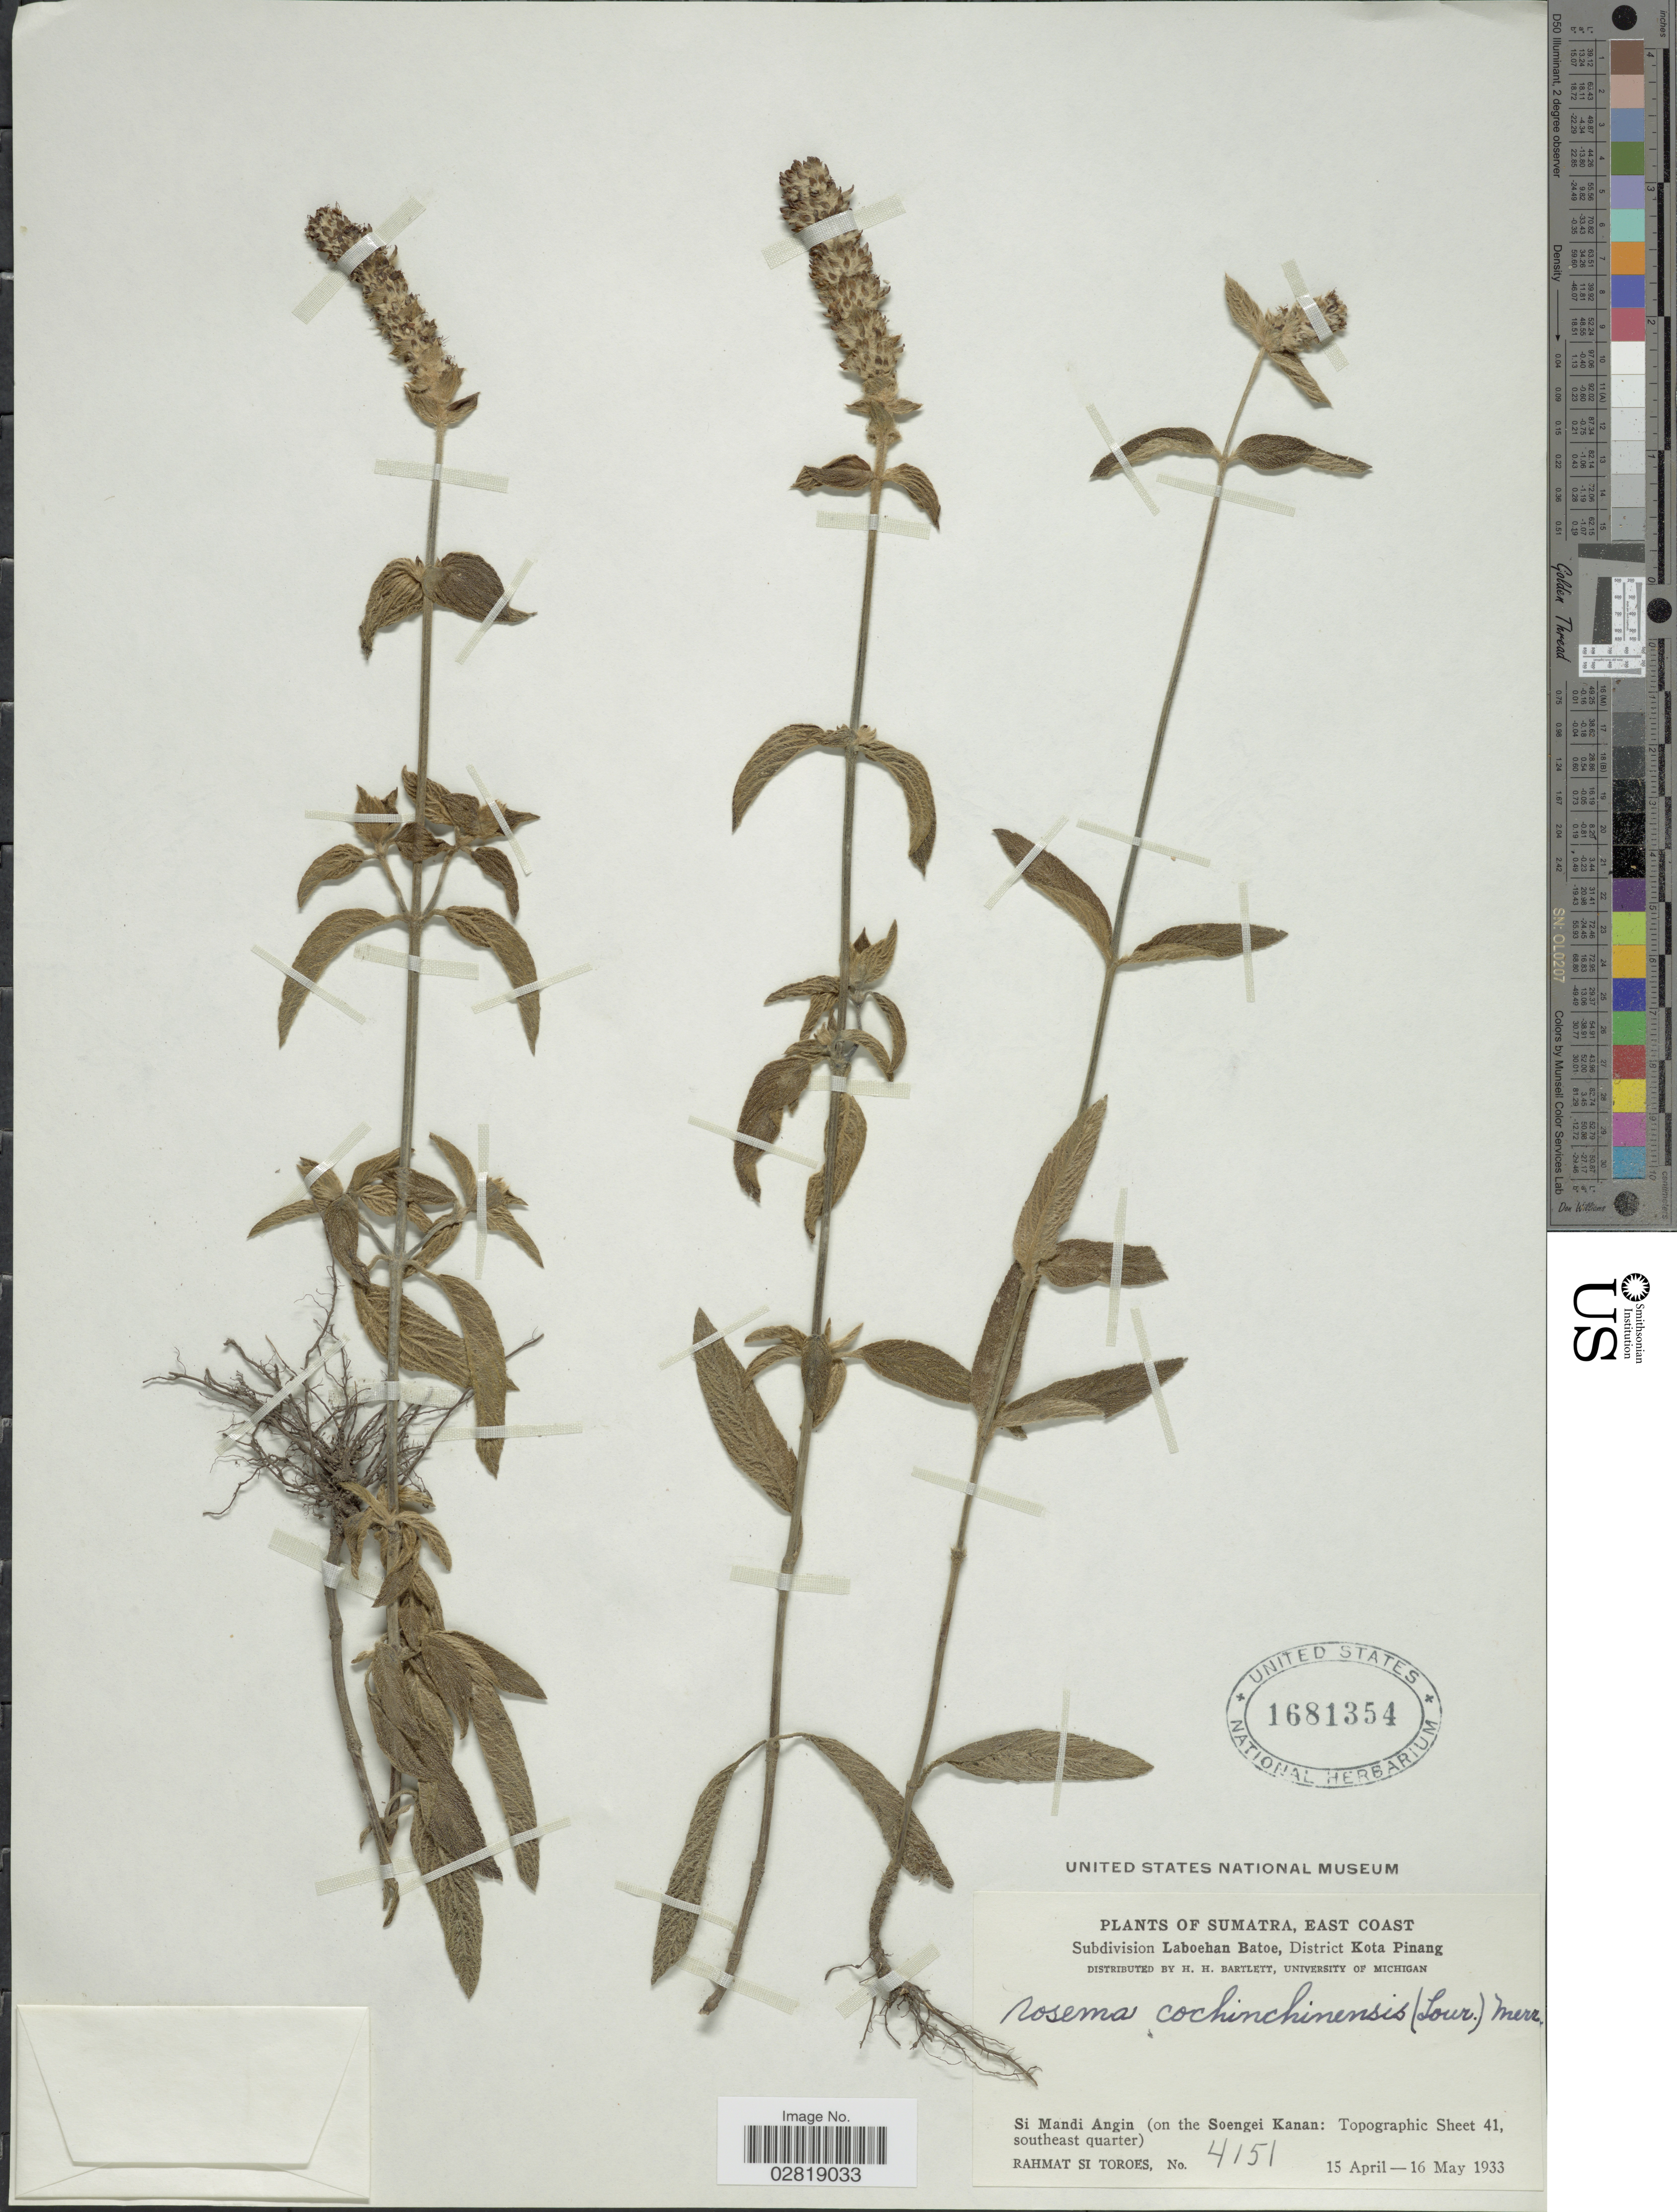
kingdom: Plantae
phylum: Tracheophyta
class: Magnoliopsida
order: Lamiales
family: Lamiaceae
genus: Platostoma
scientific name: Platostoma cochinchinense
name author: (Lour.) A.J. Paton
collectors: Rahmat Si Boeea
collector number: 4151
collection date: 1933-04-15/1933-05-16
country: Indonesia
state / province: Sumatra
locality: East Coast. Subdivision Laboehan Batoe, District Kota Pinang. Si Mandi Angin (on the Soengei Kanan: Topographic Sheet 41, southeast quarter).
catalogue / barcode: US 1681354